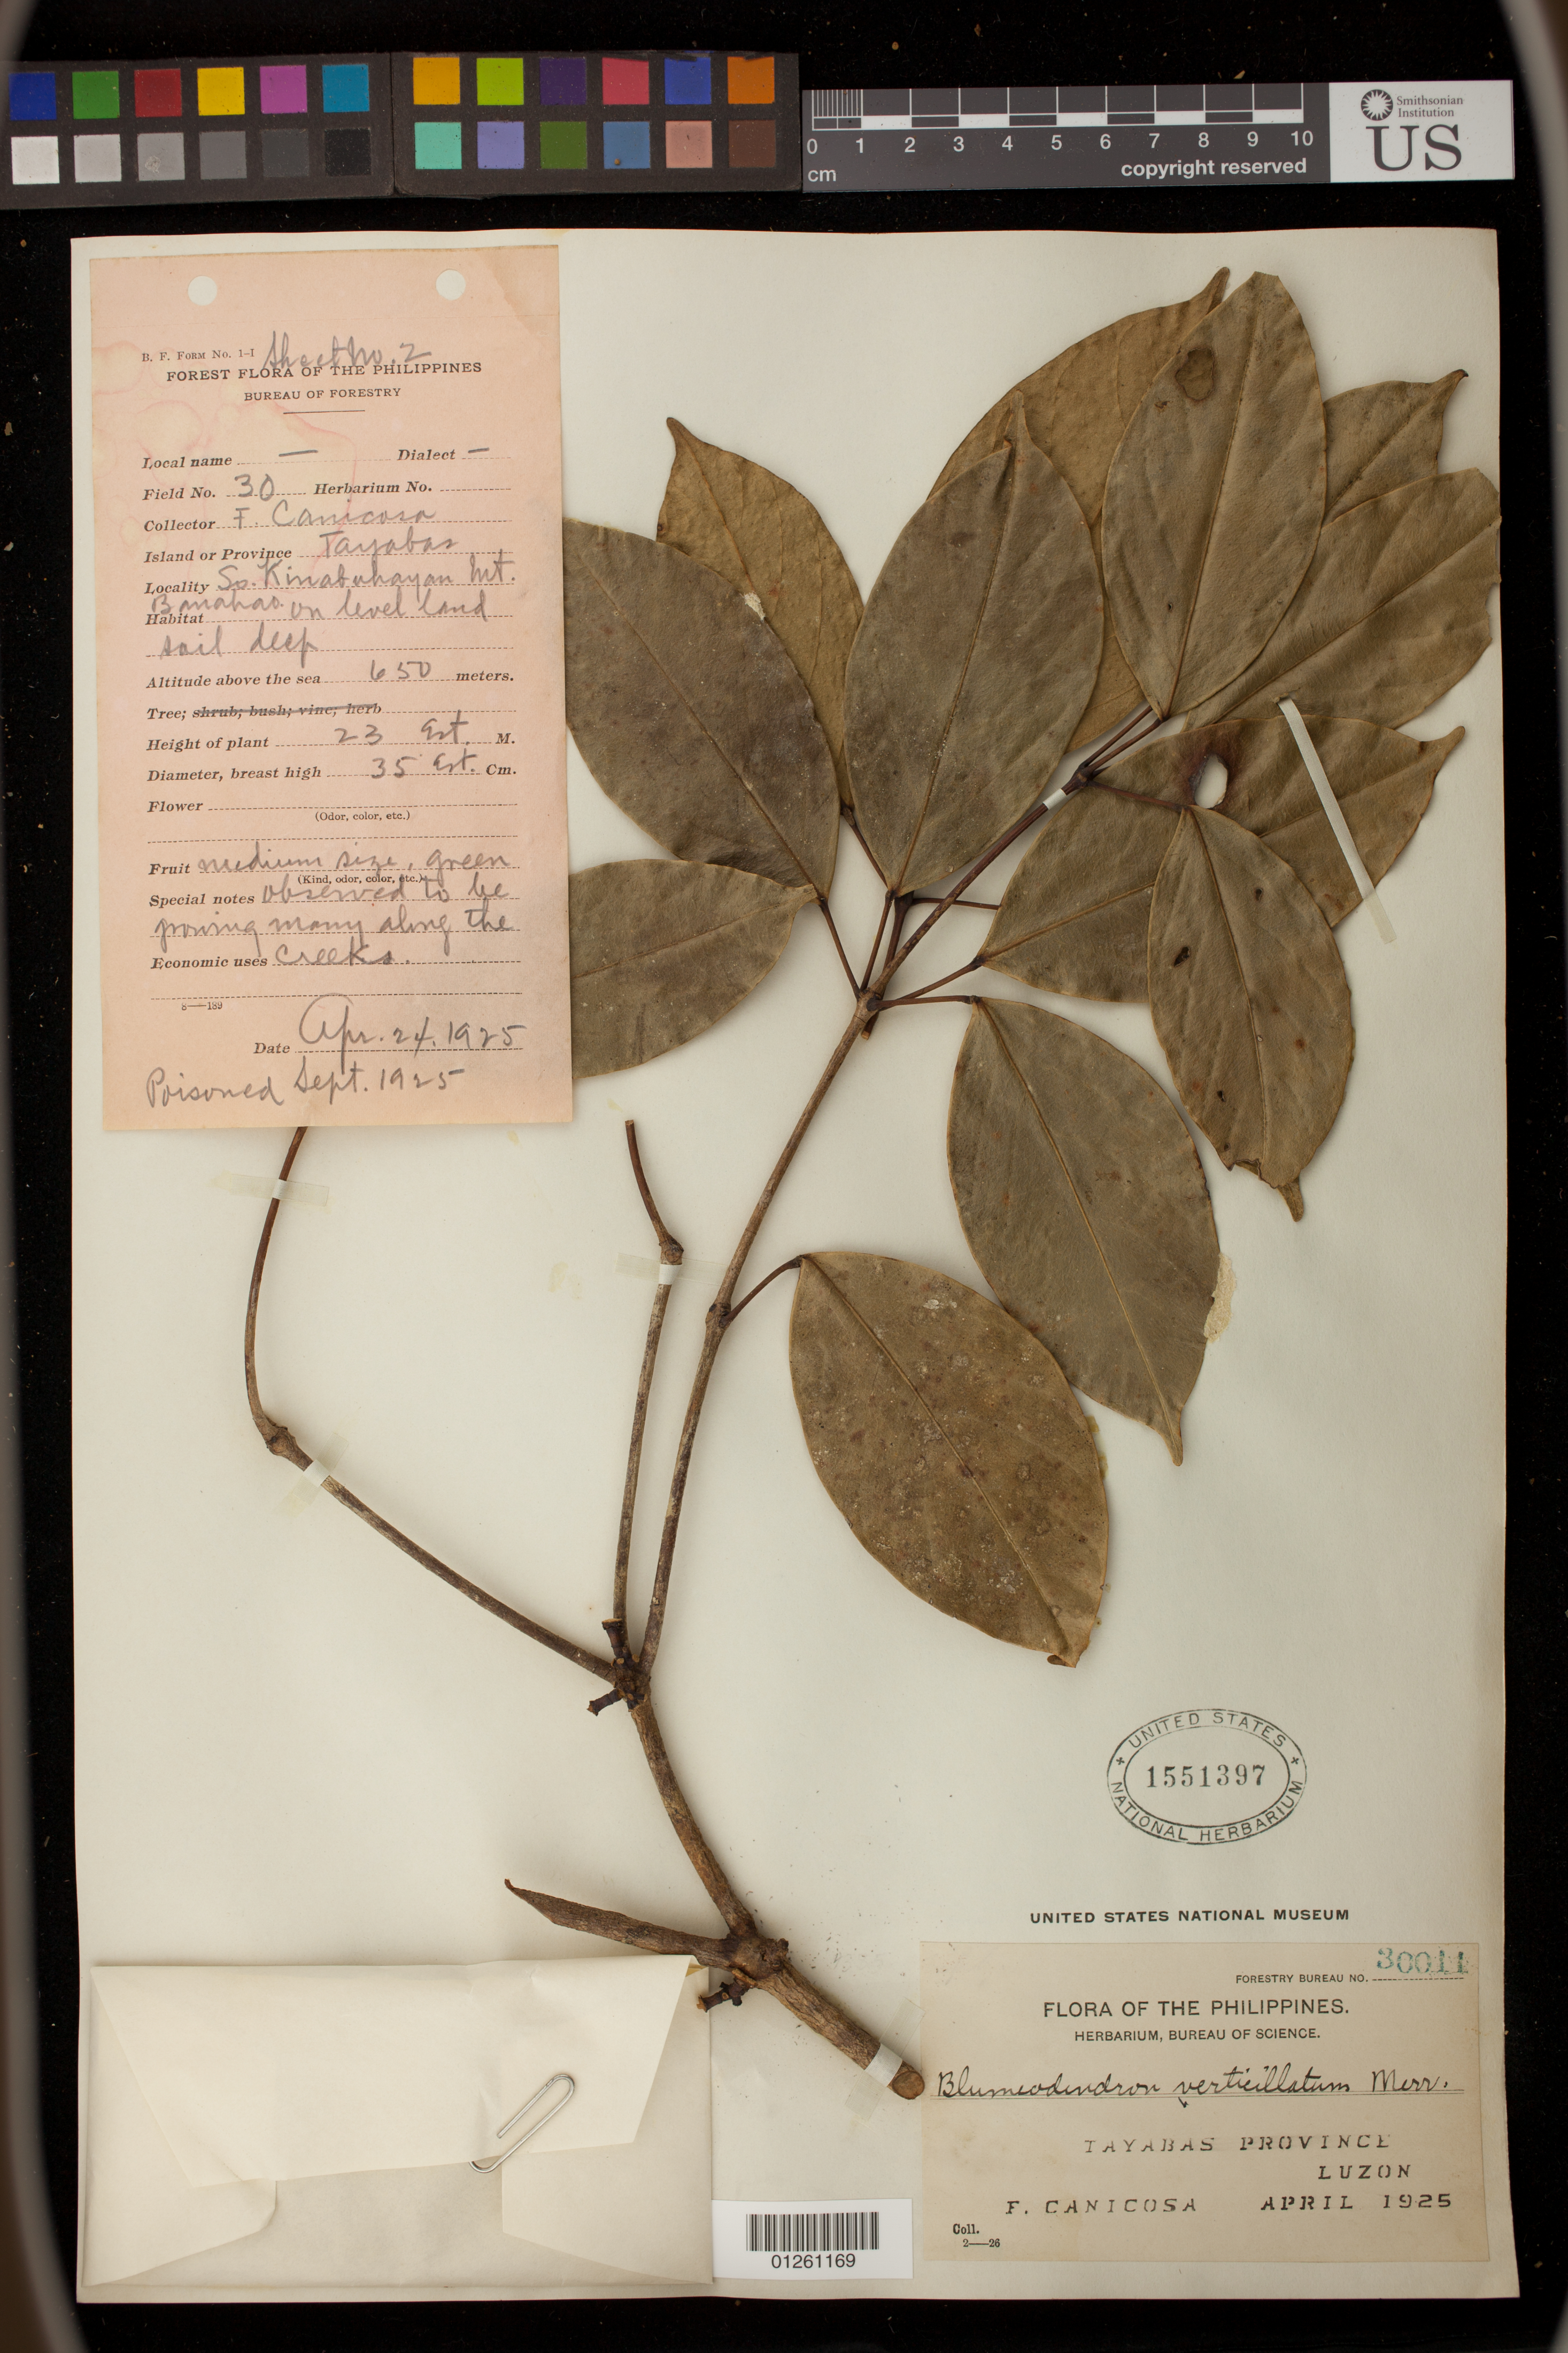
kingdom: Plantae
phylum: Tracheophyta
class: Magnoliopsida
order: Malpighiales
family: Euphorbiaceae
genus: Blumeodendron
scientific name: Blumeodendron kurzii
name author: (Hook. f.) J.Jay Sm.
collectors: F. Canicosa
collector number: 30 / For. Bur. 30011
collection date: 1925-04-24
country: Philippines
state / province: Calabarzon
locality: So. Kinabuhayan, Mt. Banahao, Tabayas Province, Luzon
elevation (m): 650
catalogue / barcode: US 1551397